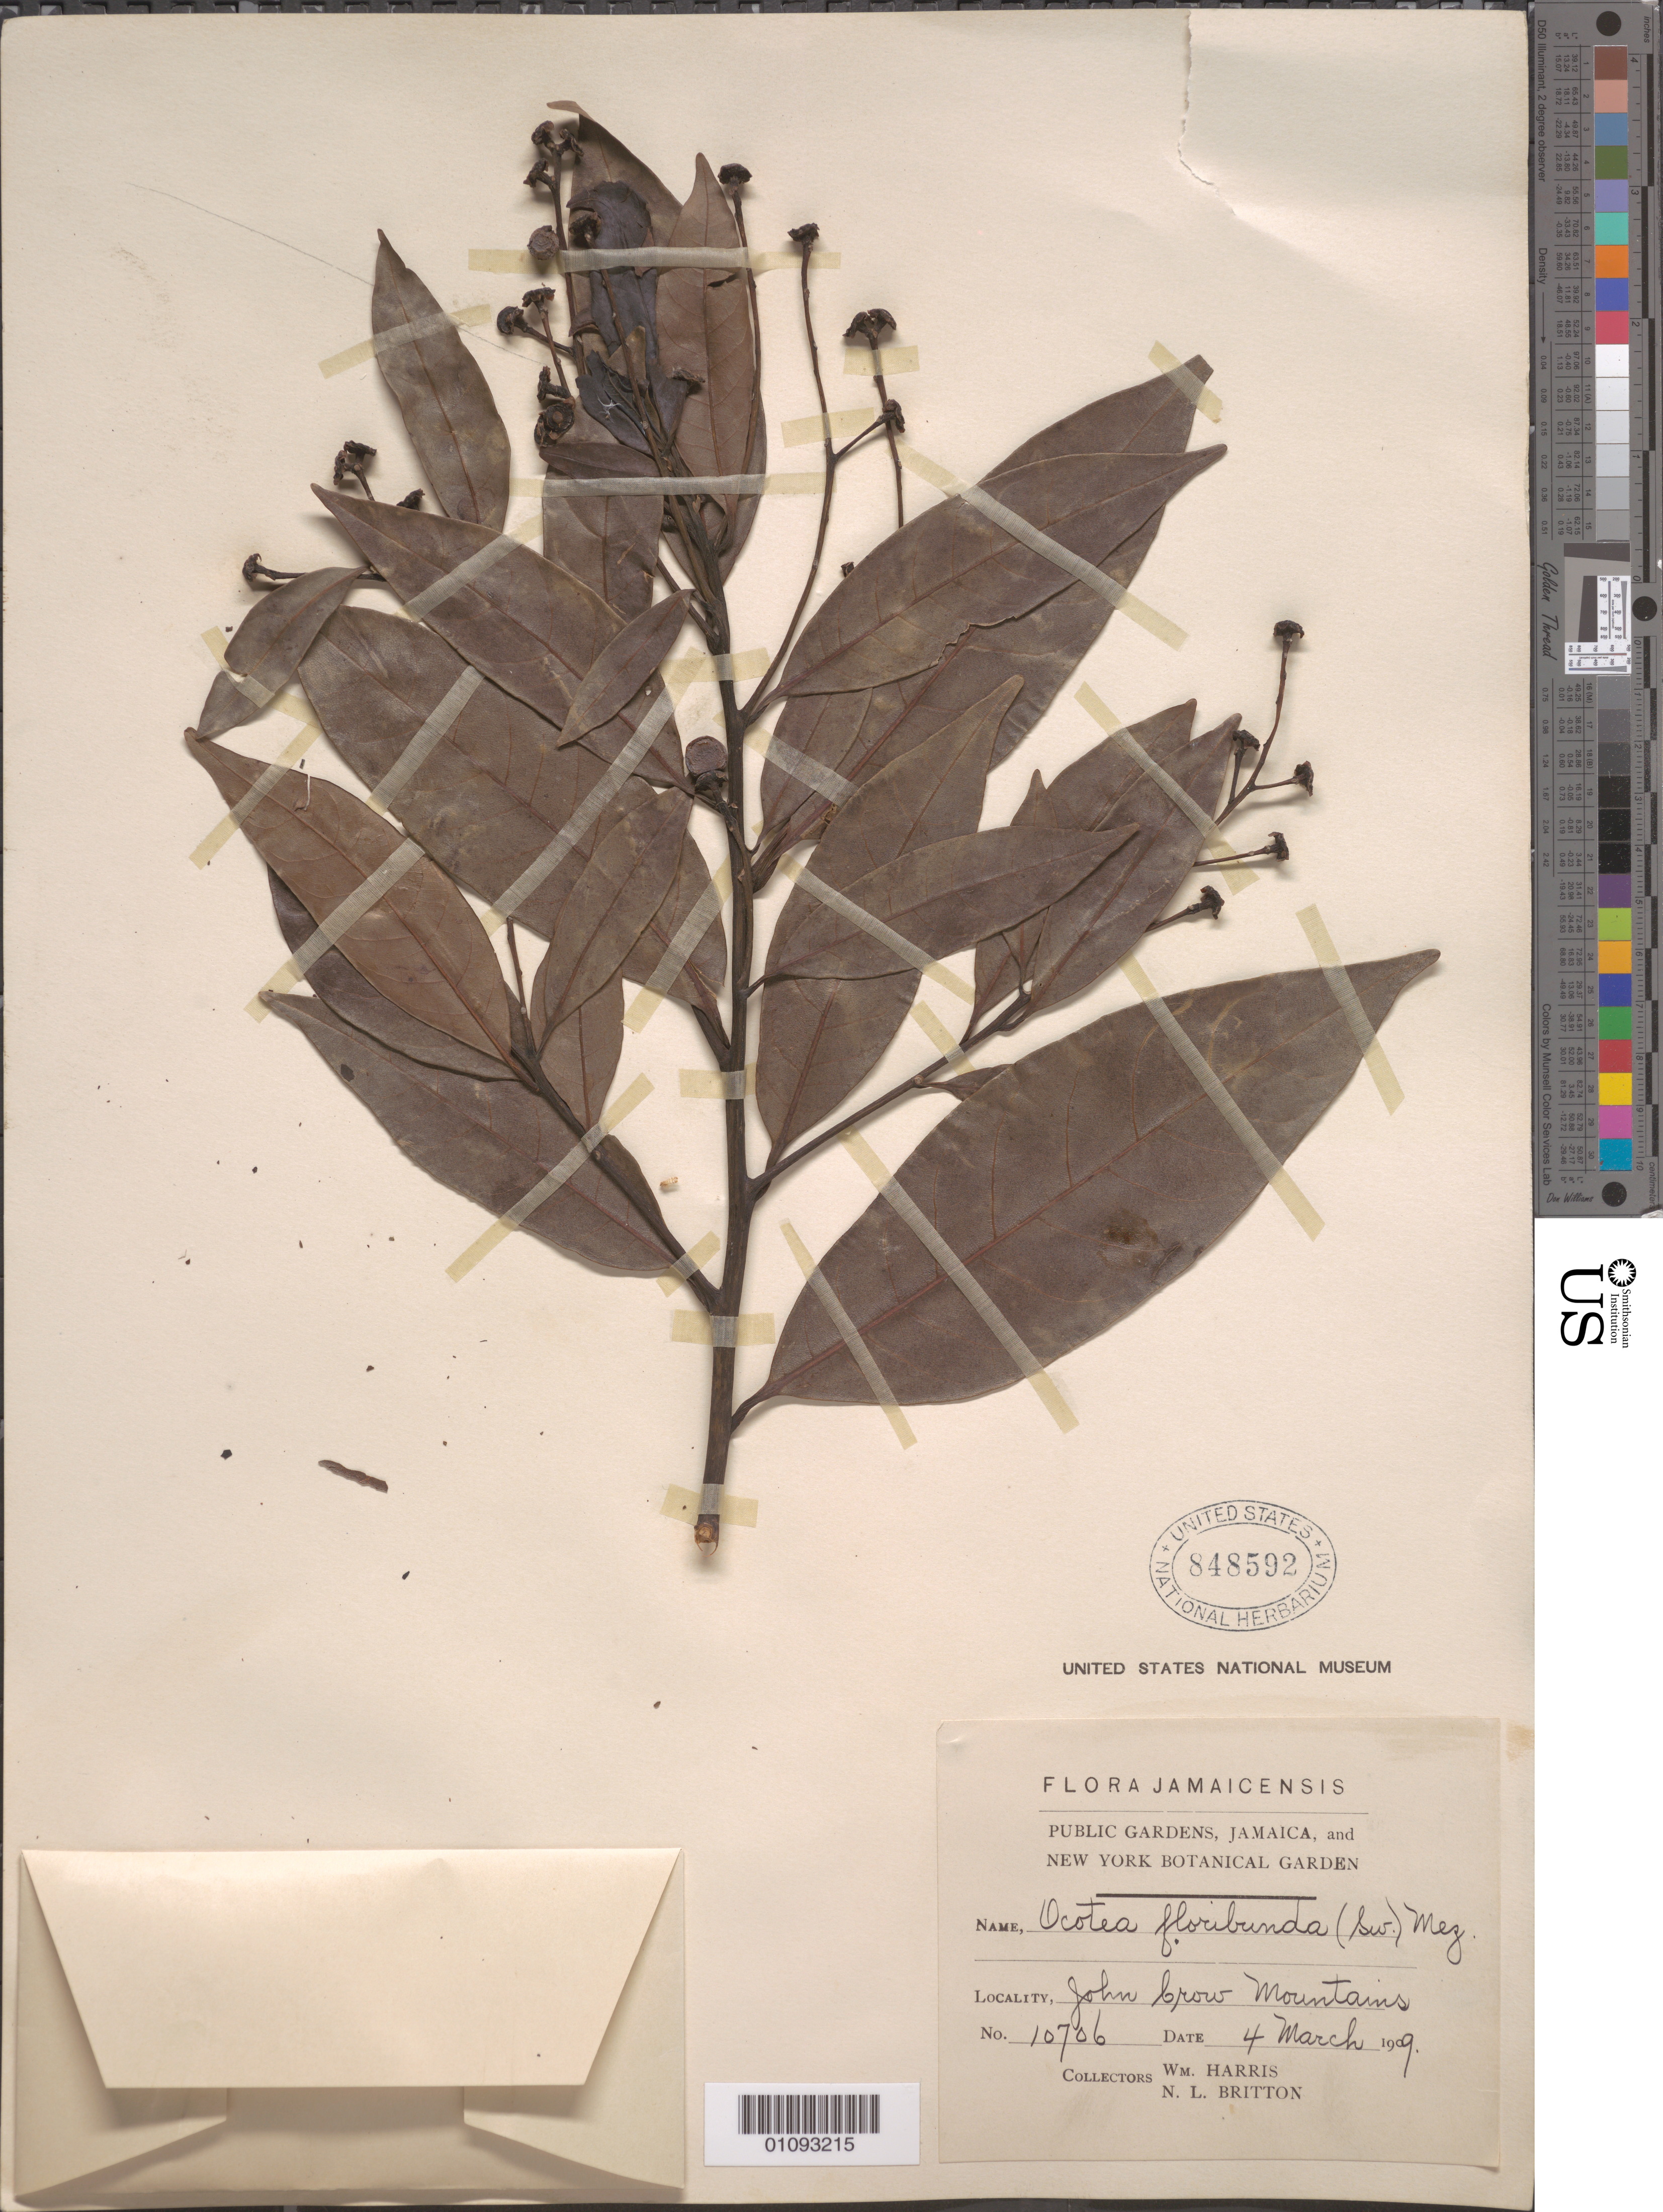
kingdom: Plantae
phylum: Tracheophyta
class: Magnoliopsida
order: Laurales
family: Lauraceae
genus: Ocotea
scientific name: Ocotea floribunda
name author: (Sw.) Mez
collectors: W. Harris & N. Britton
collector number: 10706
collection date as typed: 04 Mar 1909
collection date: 1909-03-04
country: Jamaica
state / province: Portland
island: Jamaica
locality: john Crow Mts.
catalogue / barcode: US 848592